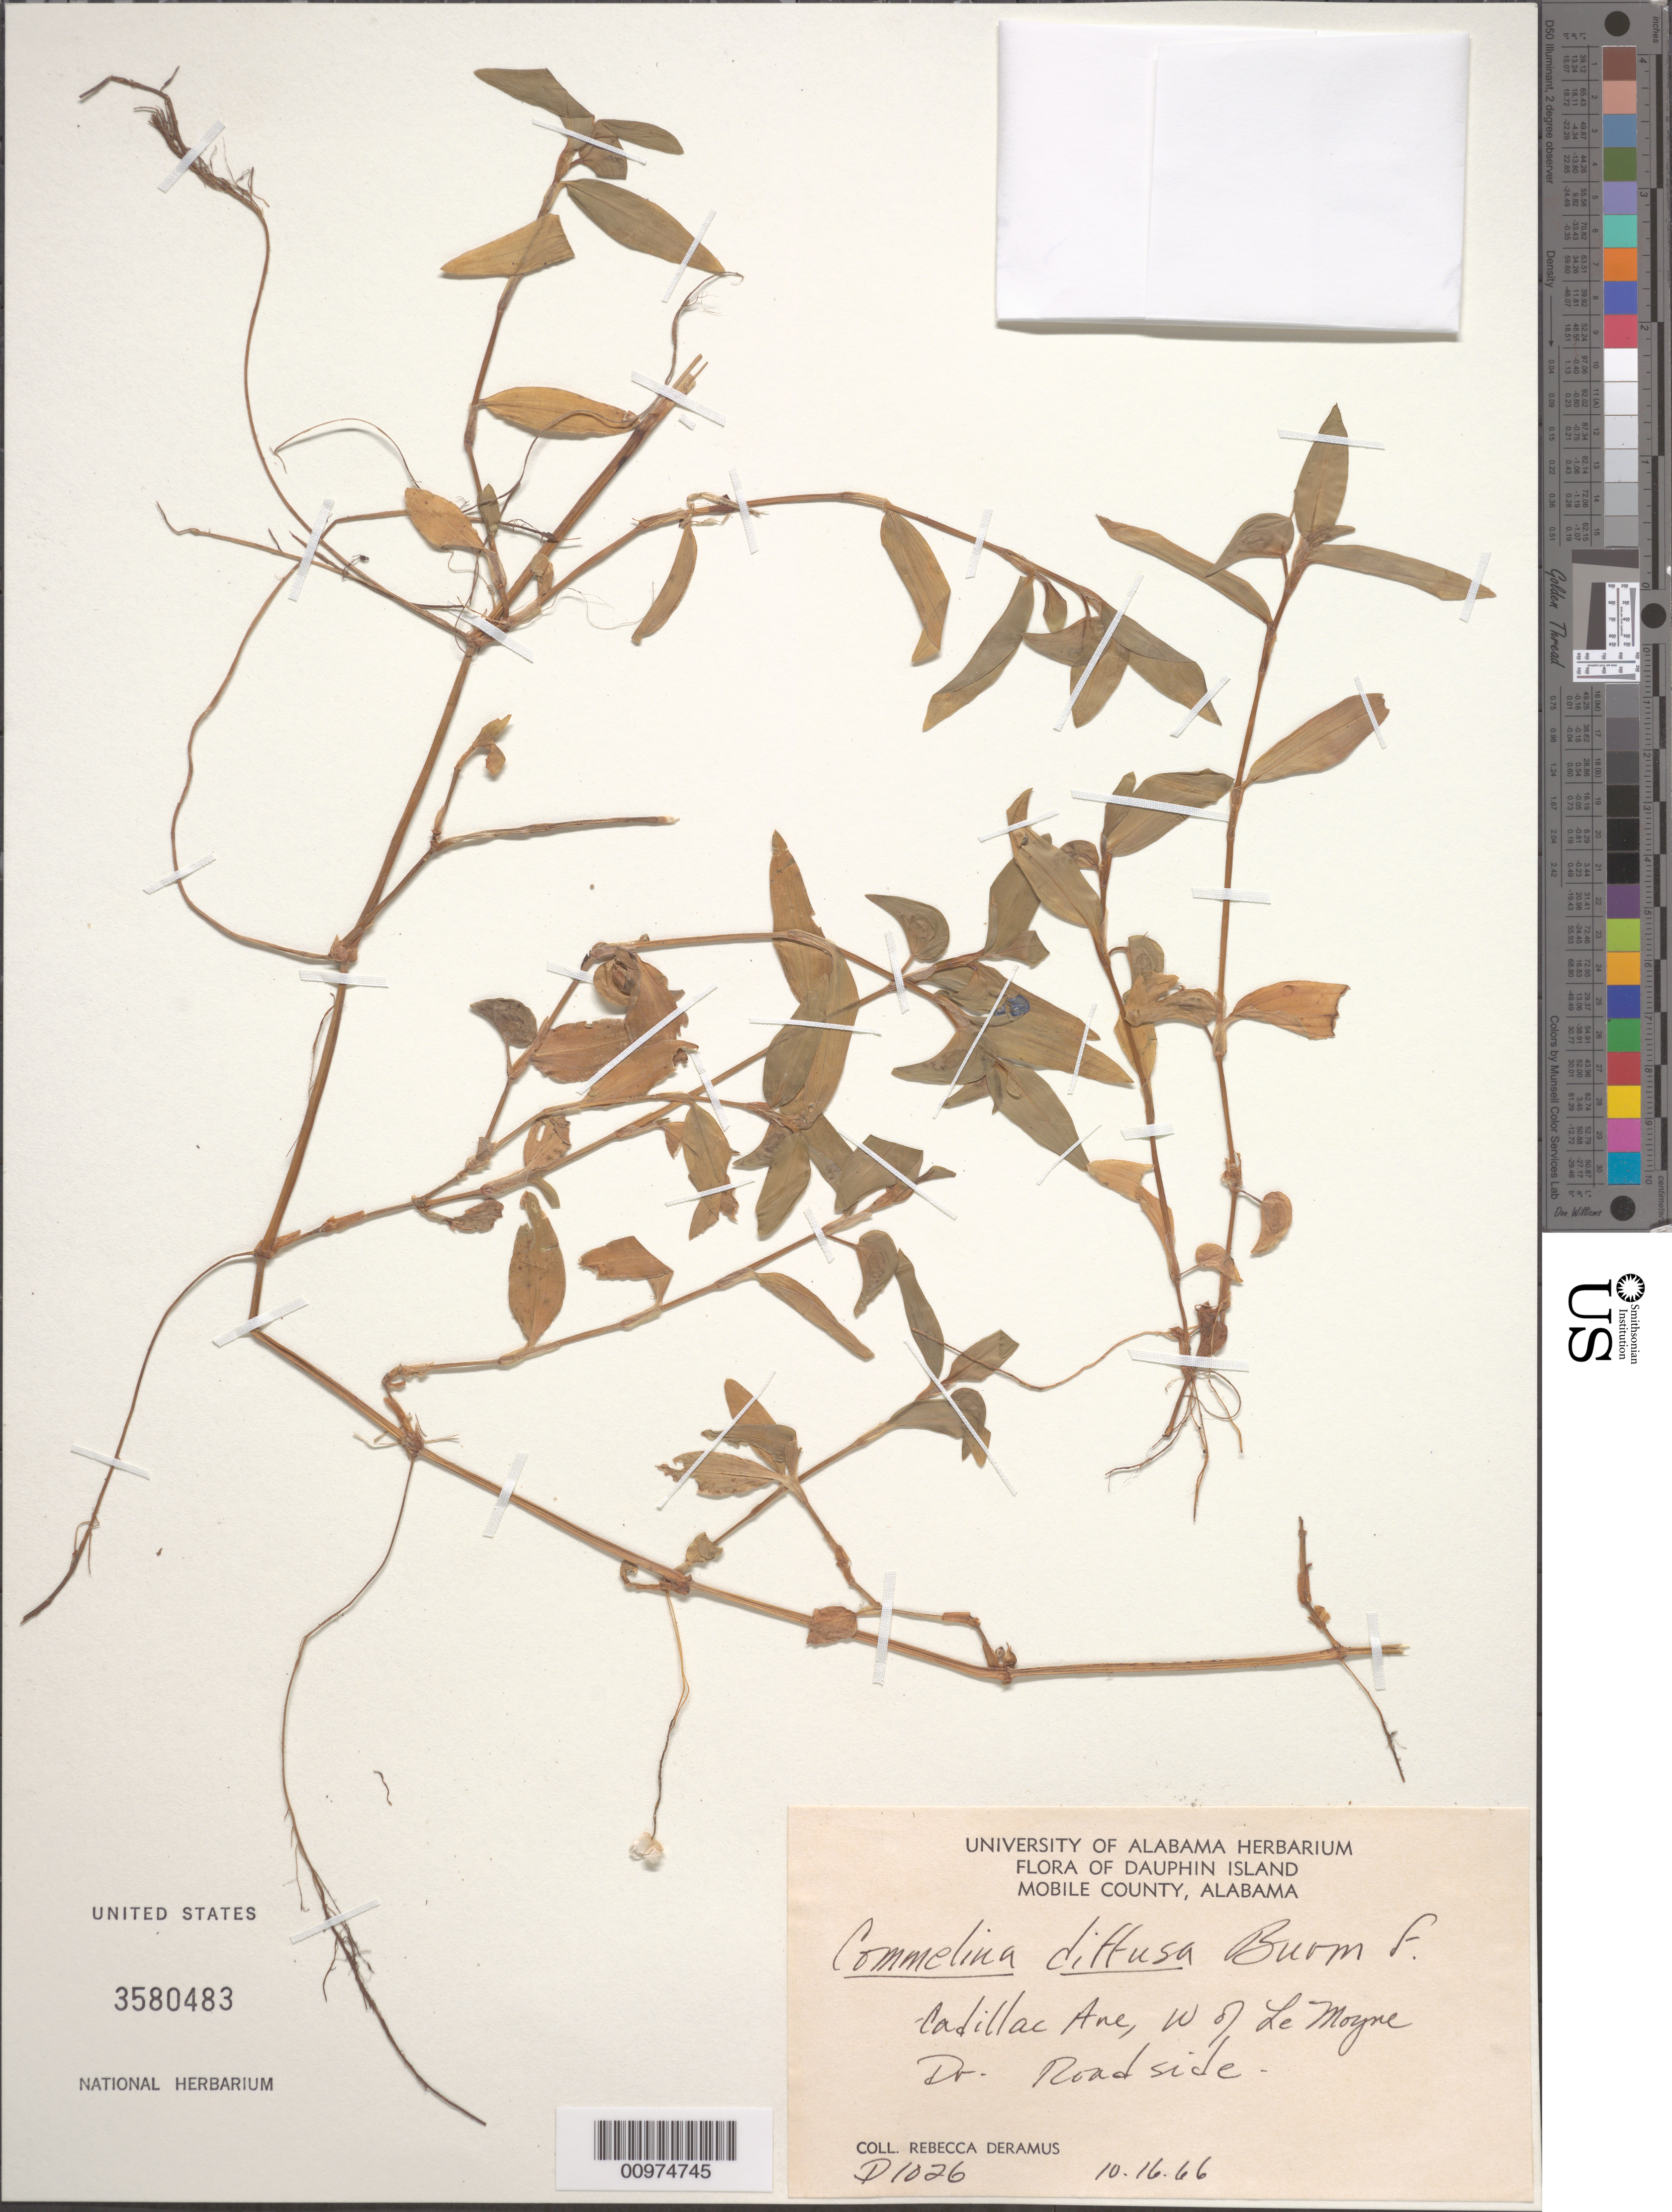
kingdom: Plantae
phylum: Tracheophyta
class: Liliopsida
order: Commelinales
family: Commelinaceae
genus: Commelina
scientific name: Commelina diffusa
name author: Burm. f.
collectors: R. Deramus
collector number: D1026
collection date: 1966-10-16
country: United States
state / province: Alabama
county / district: Mobile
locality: Cadillac Ave, W of LeMoyne Dr.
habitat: Roadside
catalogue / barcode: US 3580483